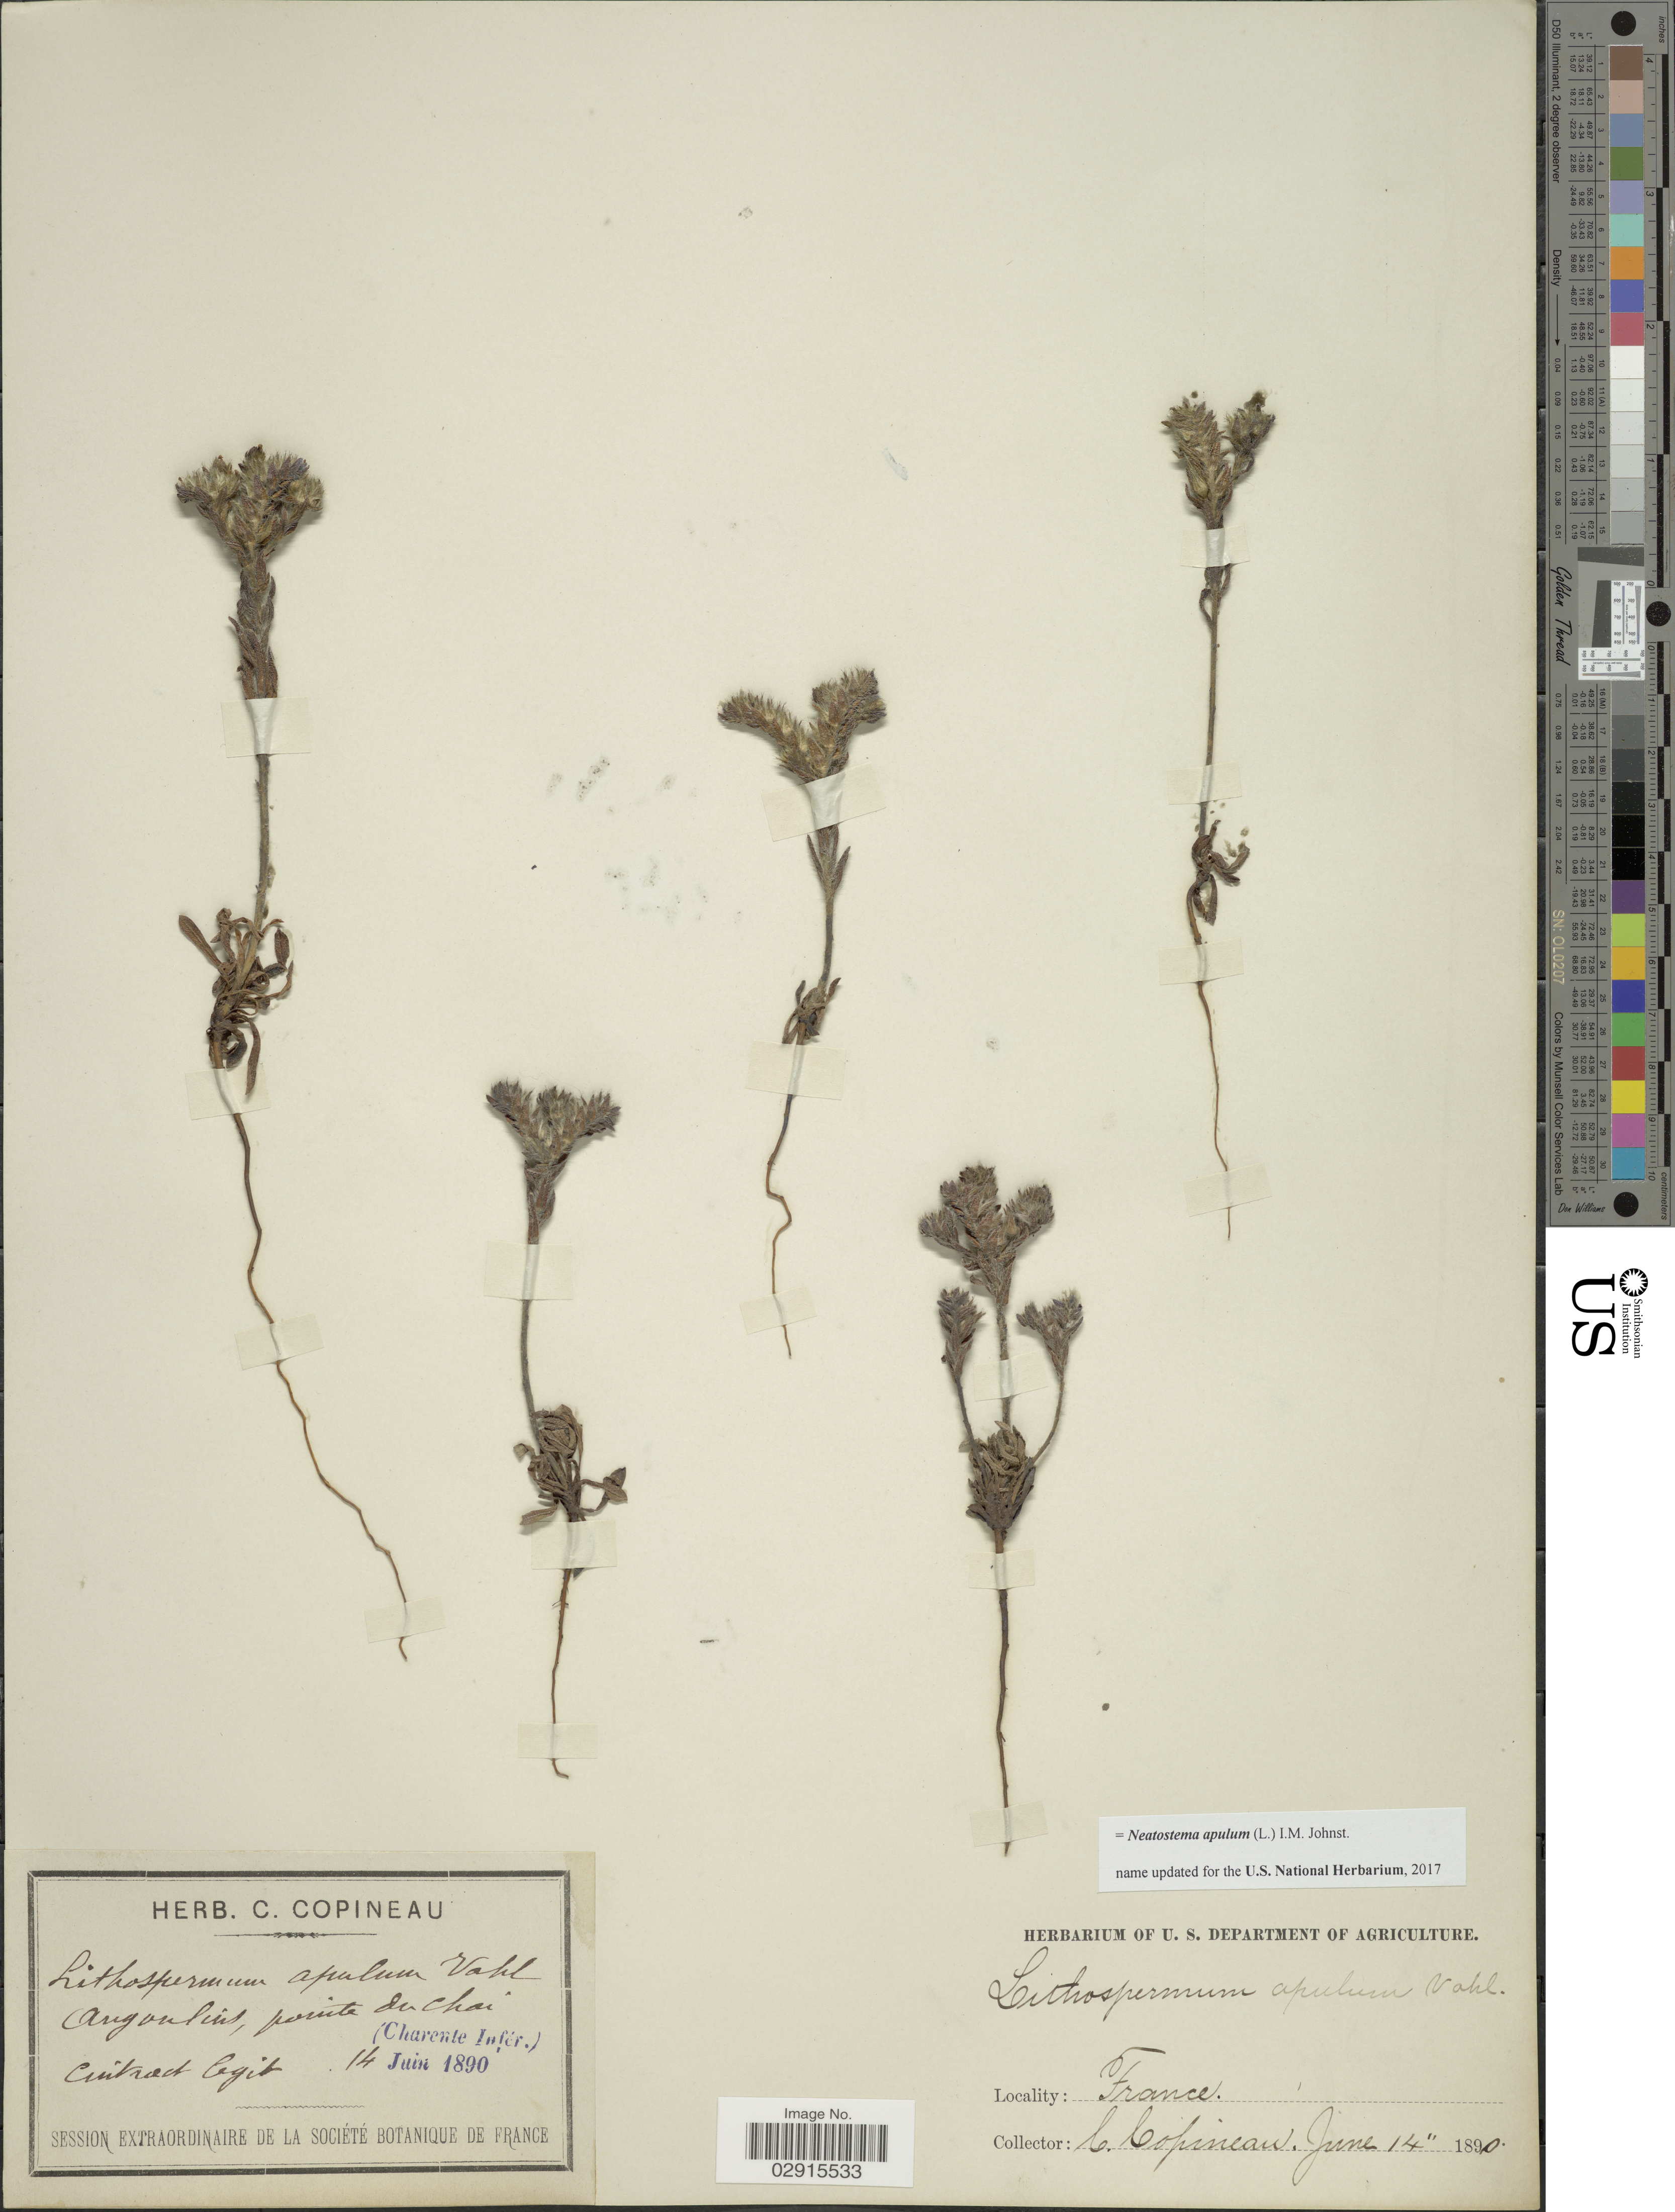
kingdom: Plantae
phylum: Tracheophyta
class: Magnoliopsida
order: Boraginales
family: Boraginaceae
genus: Neatostema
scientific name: Neatostema apulum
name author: (L.) I.M. Johnst.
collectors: C. Copineau & Cintract, --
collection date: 1890-06-14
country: France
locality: Angoulins, pointe du chai.